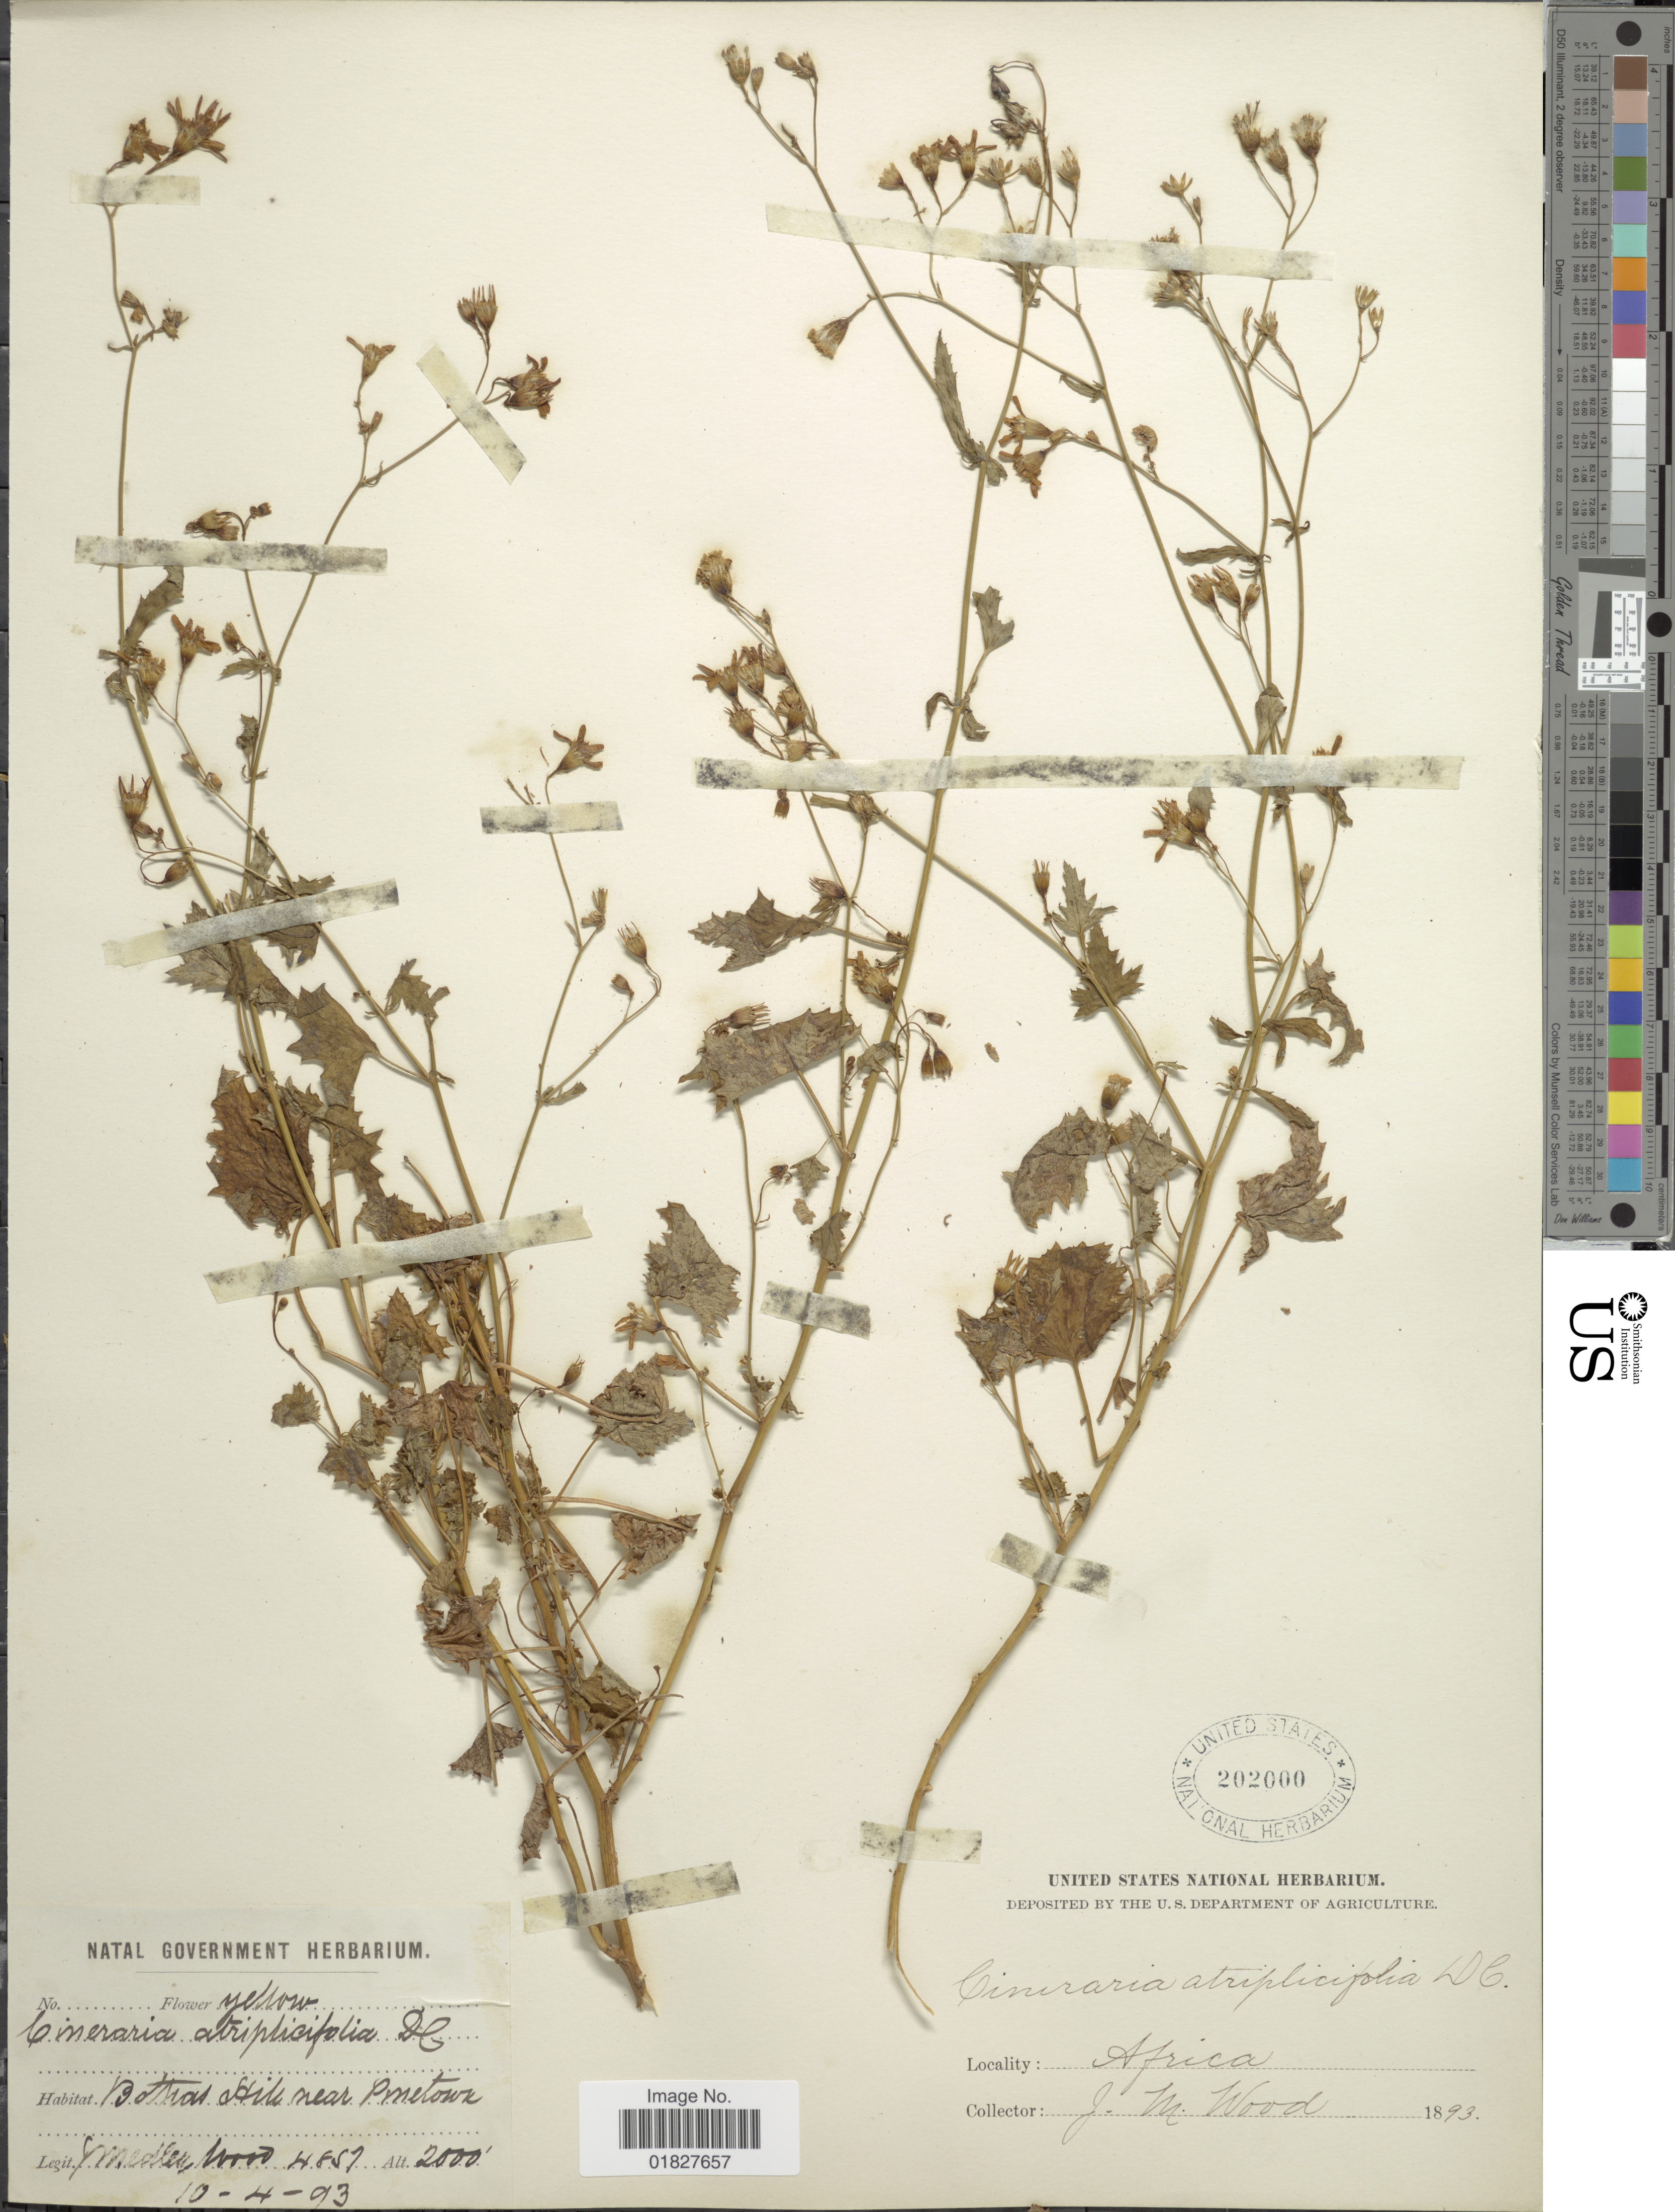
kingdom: Plantae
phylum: Tracheophyta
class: Magnoliopsida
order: Asterales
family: Asteraceae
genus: Cineraria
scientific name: Cineraria atriplicifolia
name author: DC.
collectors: J. Medley Wood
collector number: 4857*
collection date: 1893-04-10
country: South Africa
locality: Africa, Bottias Hill near Pinetown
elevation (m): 610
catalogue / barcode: US 202000